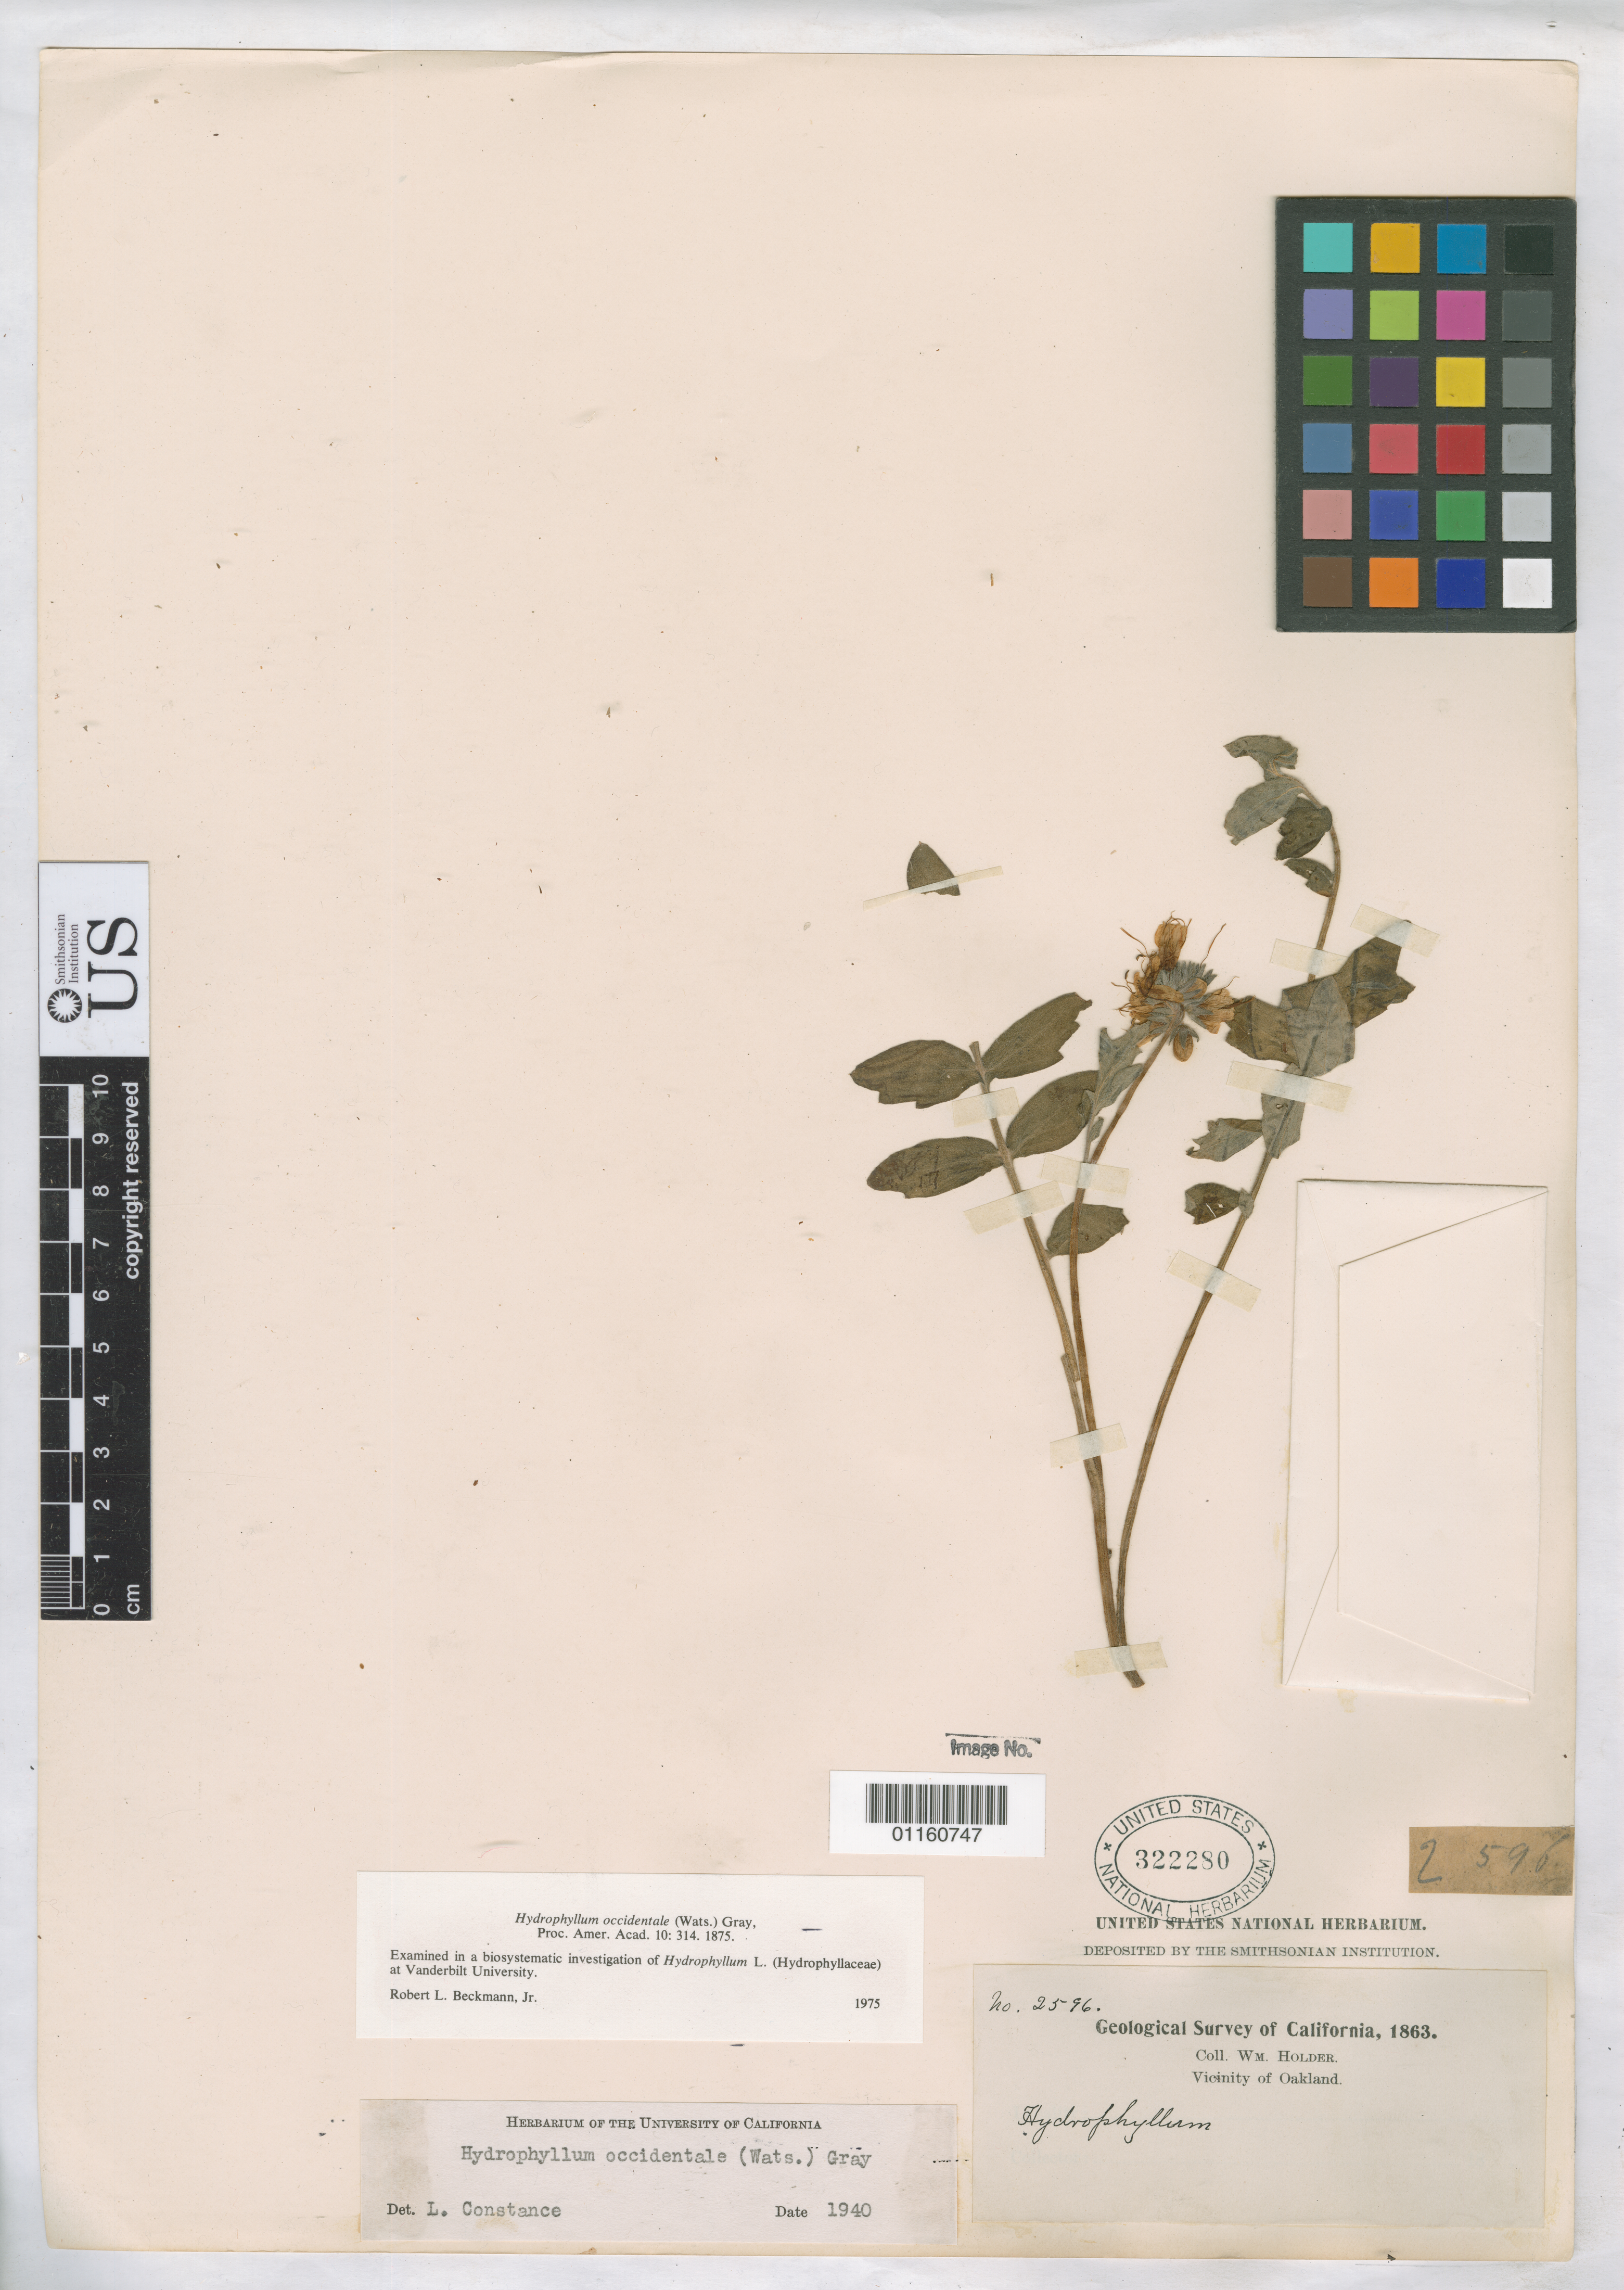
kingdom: Plantae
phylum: Tracheophyta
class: Magnoliopsida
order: Boraginales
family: Hydrophyllaceae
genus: Hydrophyllum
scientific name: Hydrophyllum occidentale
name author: (S. Watson) A. Gray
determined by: Beckmann, R. L.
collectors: W. Holder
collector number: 2596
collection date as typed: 1863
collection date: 1863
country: United States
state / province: California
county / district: Alameda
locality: Vicinity of Oakland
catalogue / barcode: US 322280